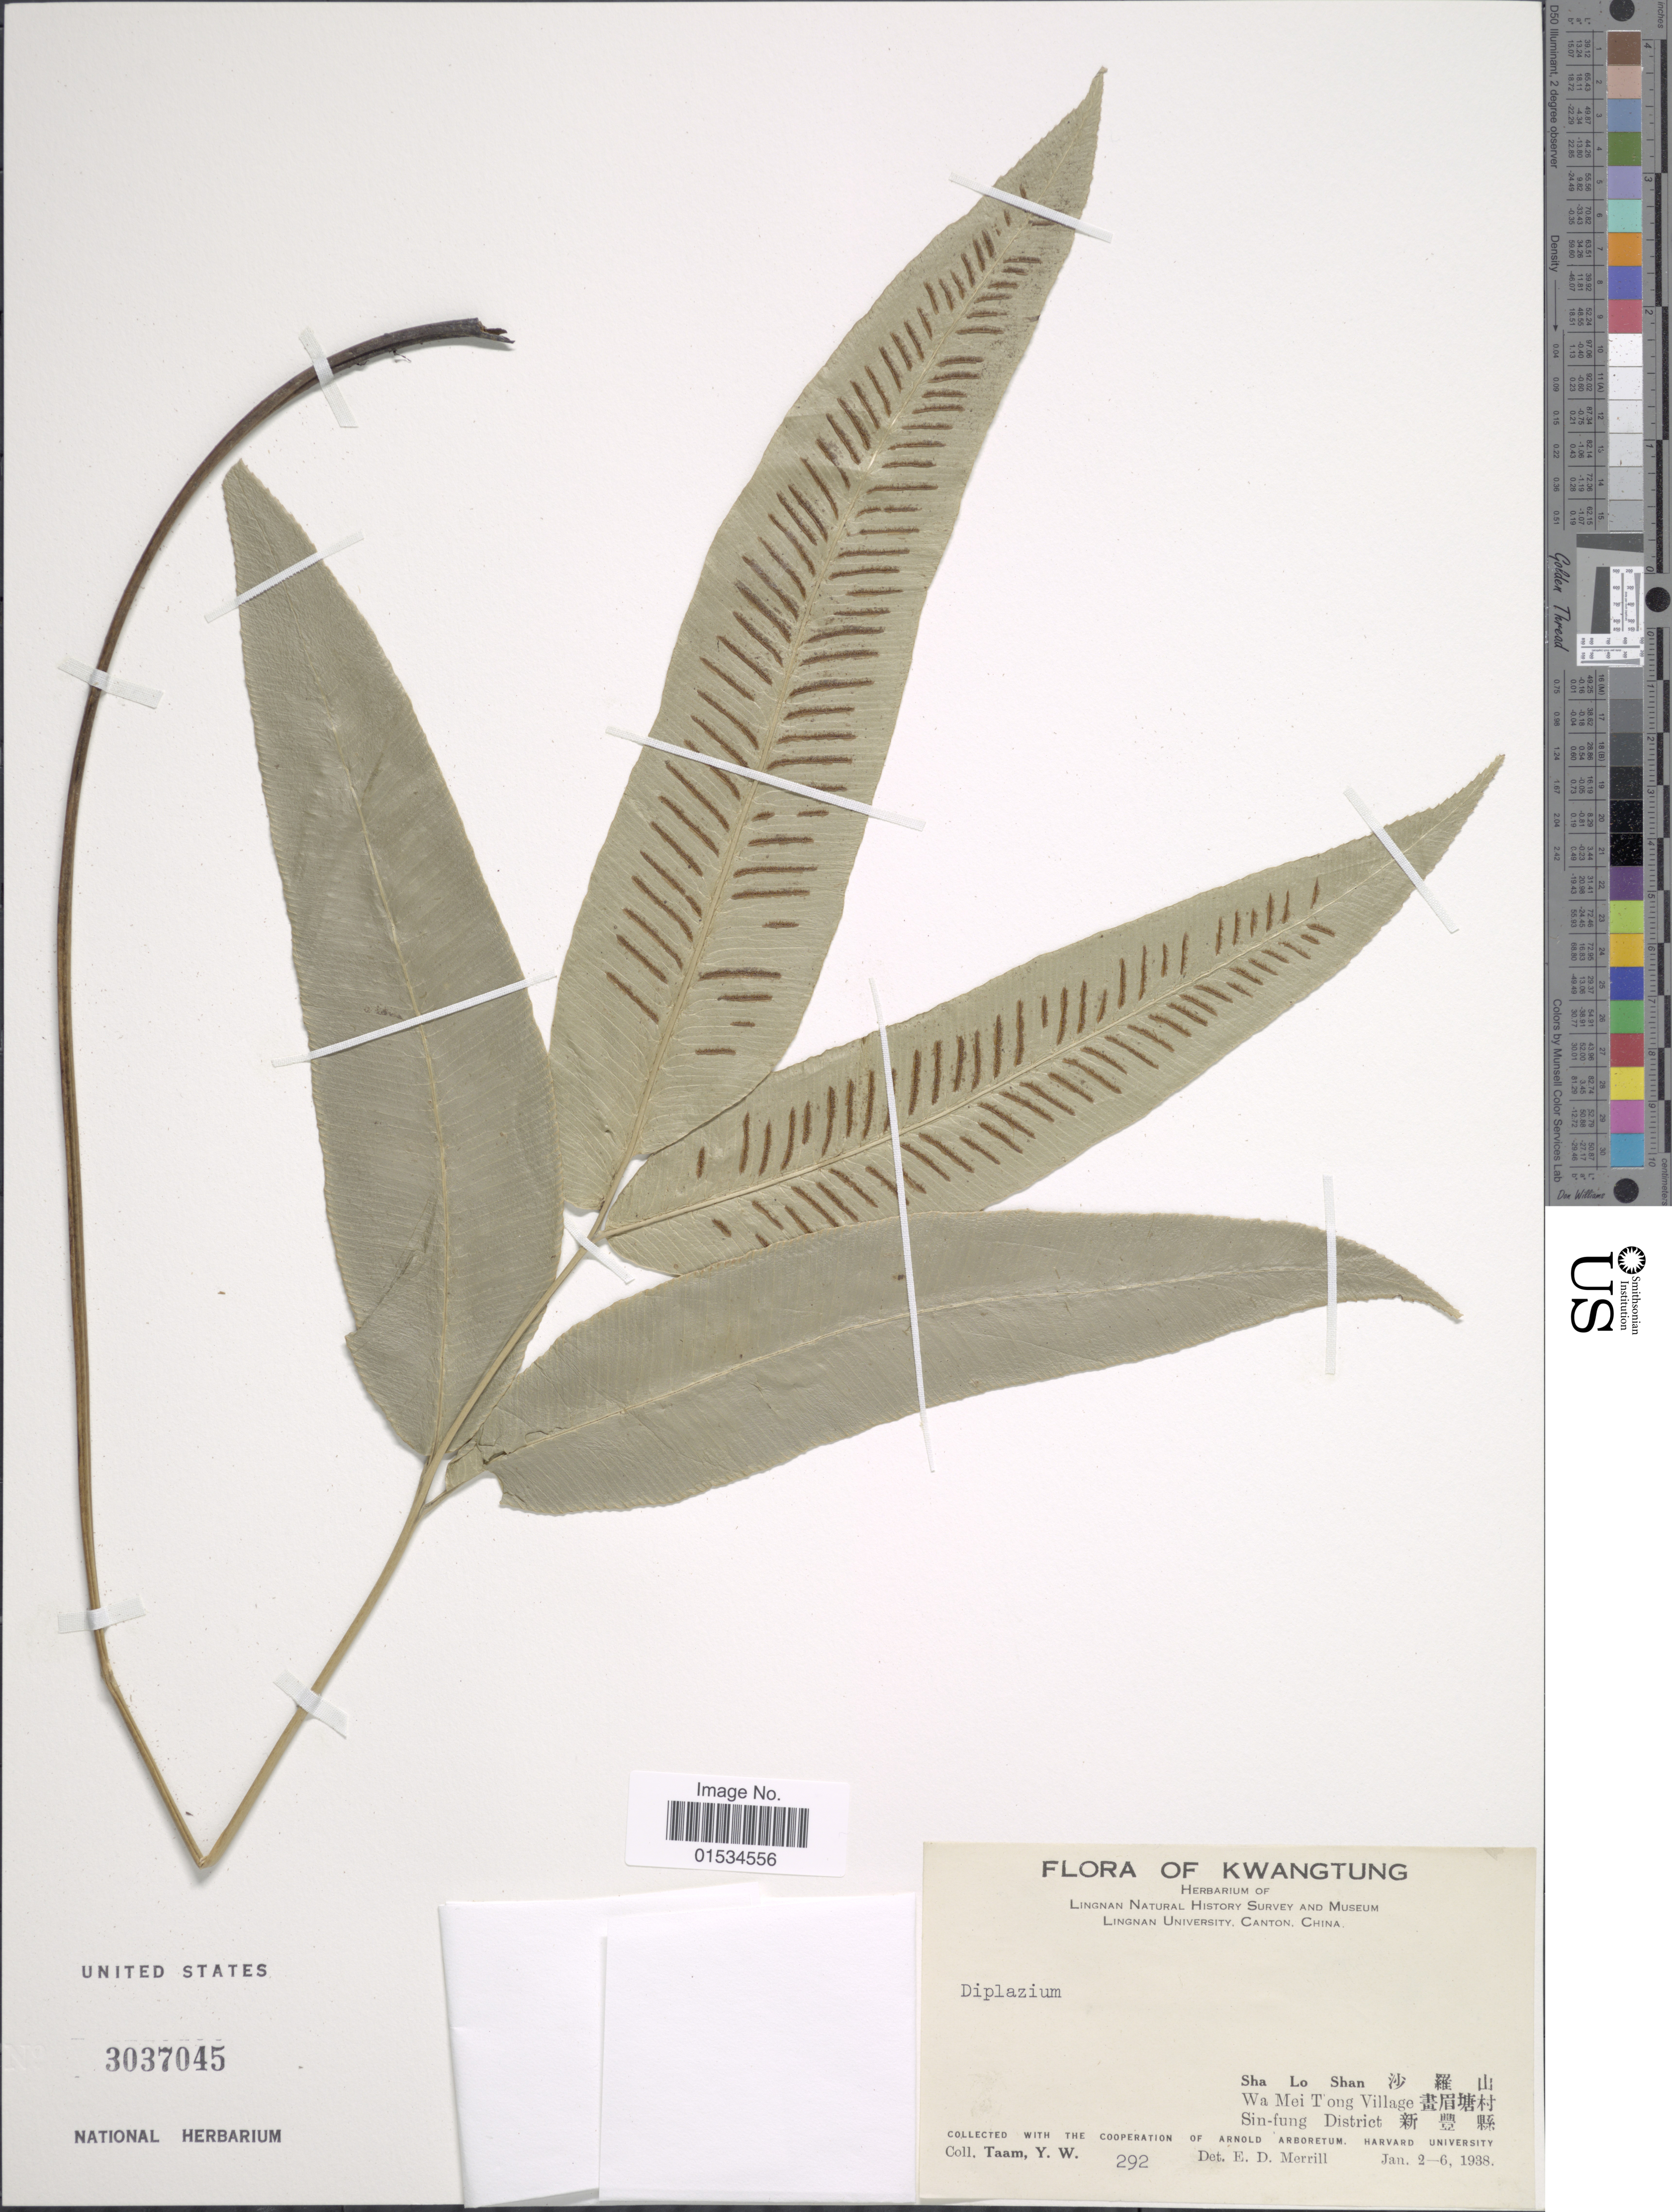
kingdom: Plantae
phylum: Tracheophyta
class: Polypodiopsida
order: Polypodiales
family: Athyriaceae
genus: Diplazium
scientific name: Diplazium sp.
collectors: Y. W. Taam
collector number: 292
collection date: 1938-01-02/1938-01-06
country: China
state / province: Guangdong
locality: Kwangtung, Ngong T'in Lo Shan, Lo T'am Village, Sin-fung District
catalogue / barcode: US 3037045